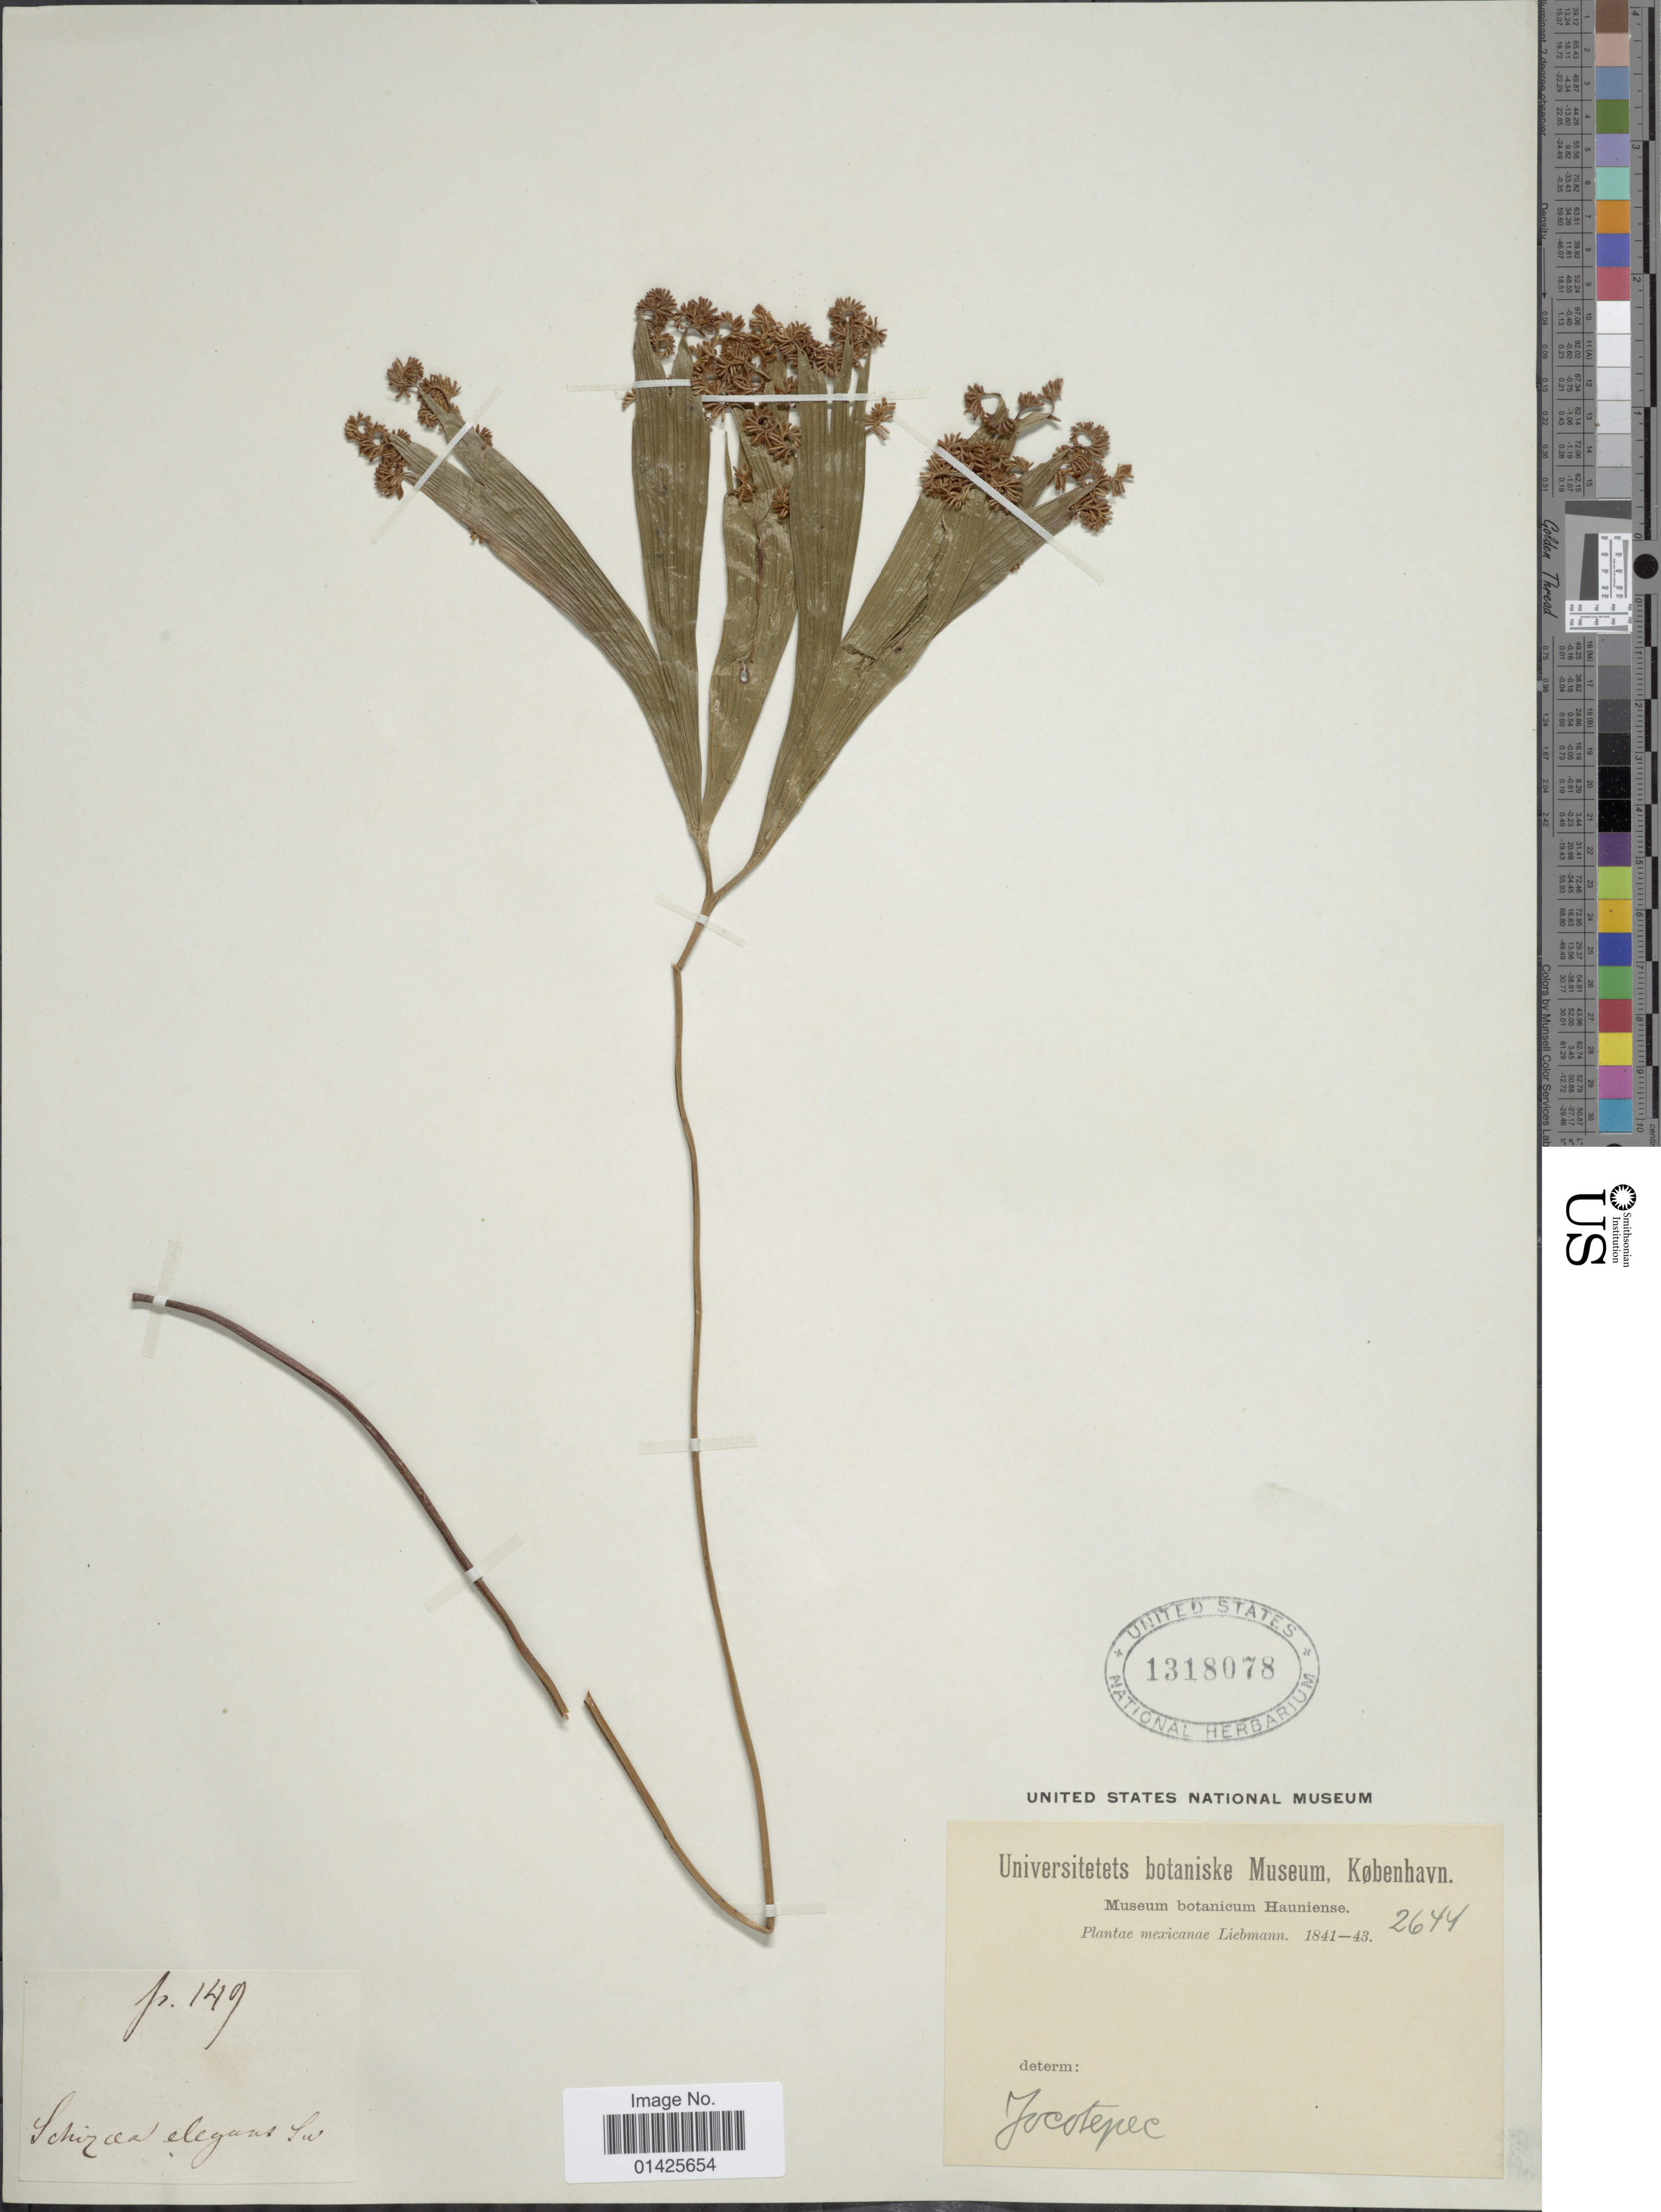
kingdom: Plantae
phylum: Tracheophyta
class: Polypodiopsida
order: Schizaeales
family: Schizaeaceae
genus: Schizaea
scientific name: Schizaea elegans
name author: (Vahl) Sw.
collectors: Liebmann, --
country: Mexico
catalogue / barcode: US 1318078